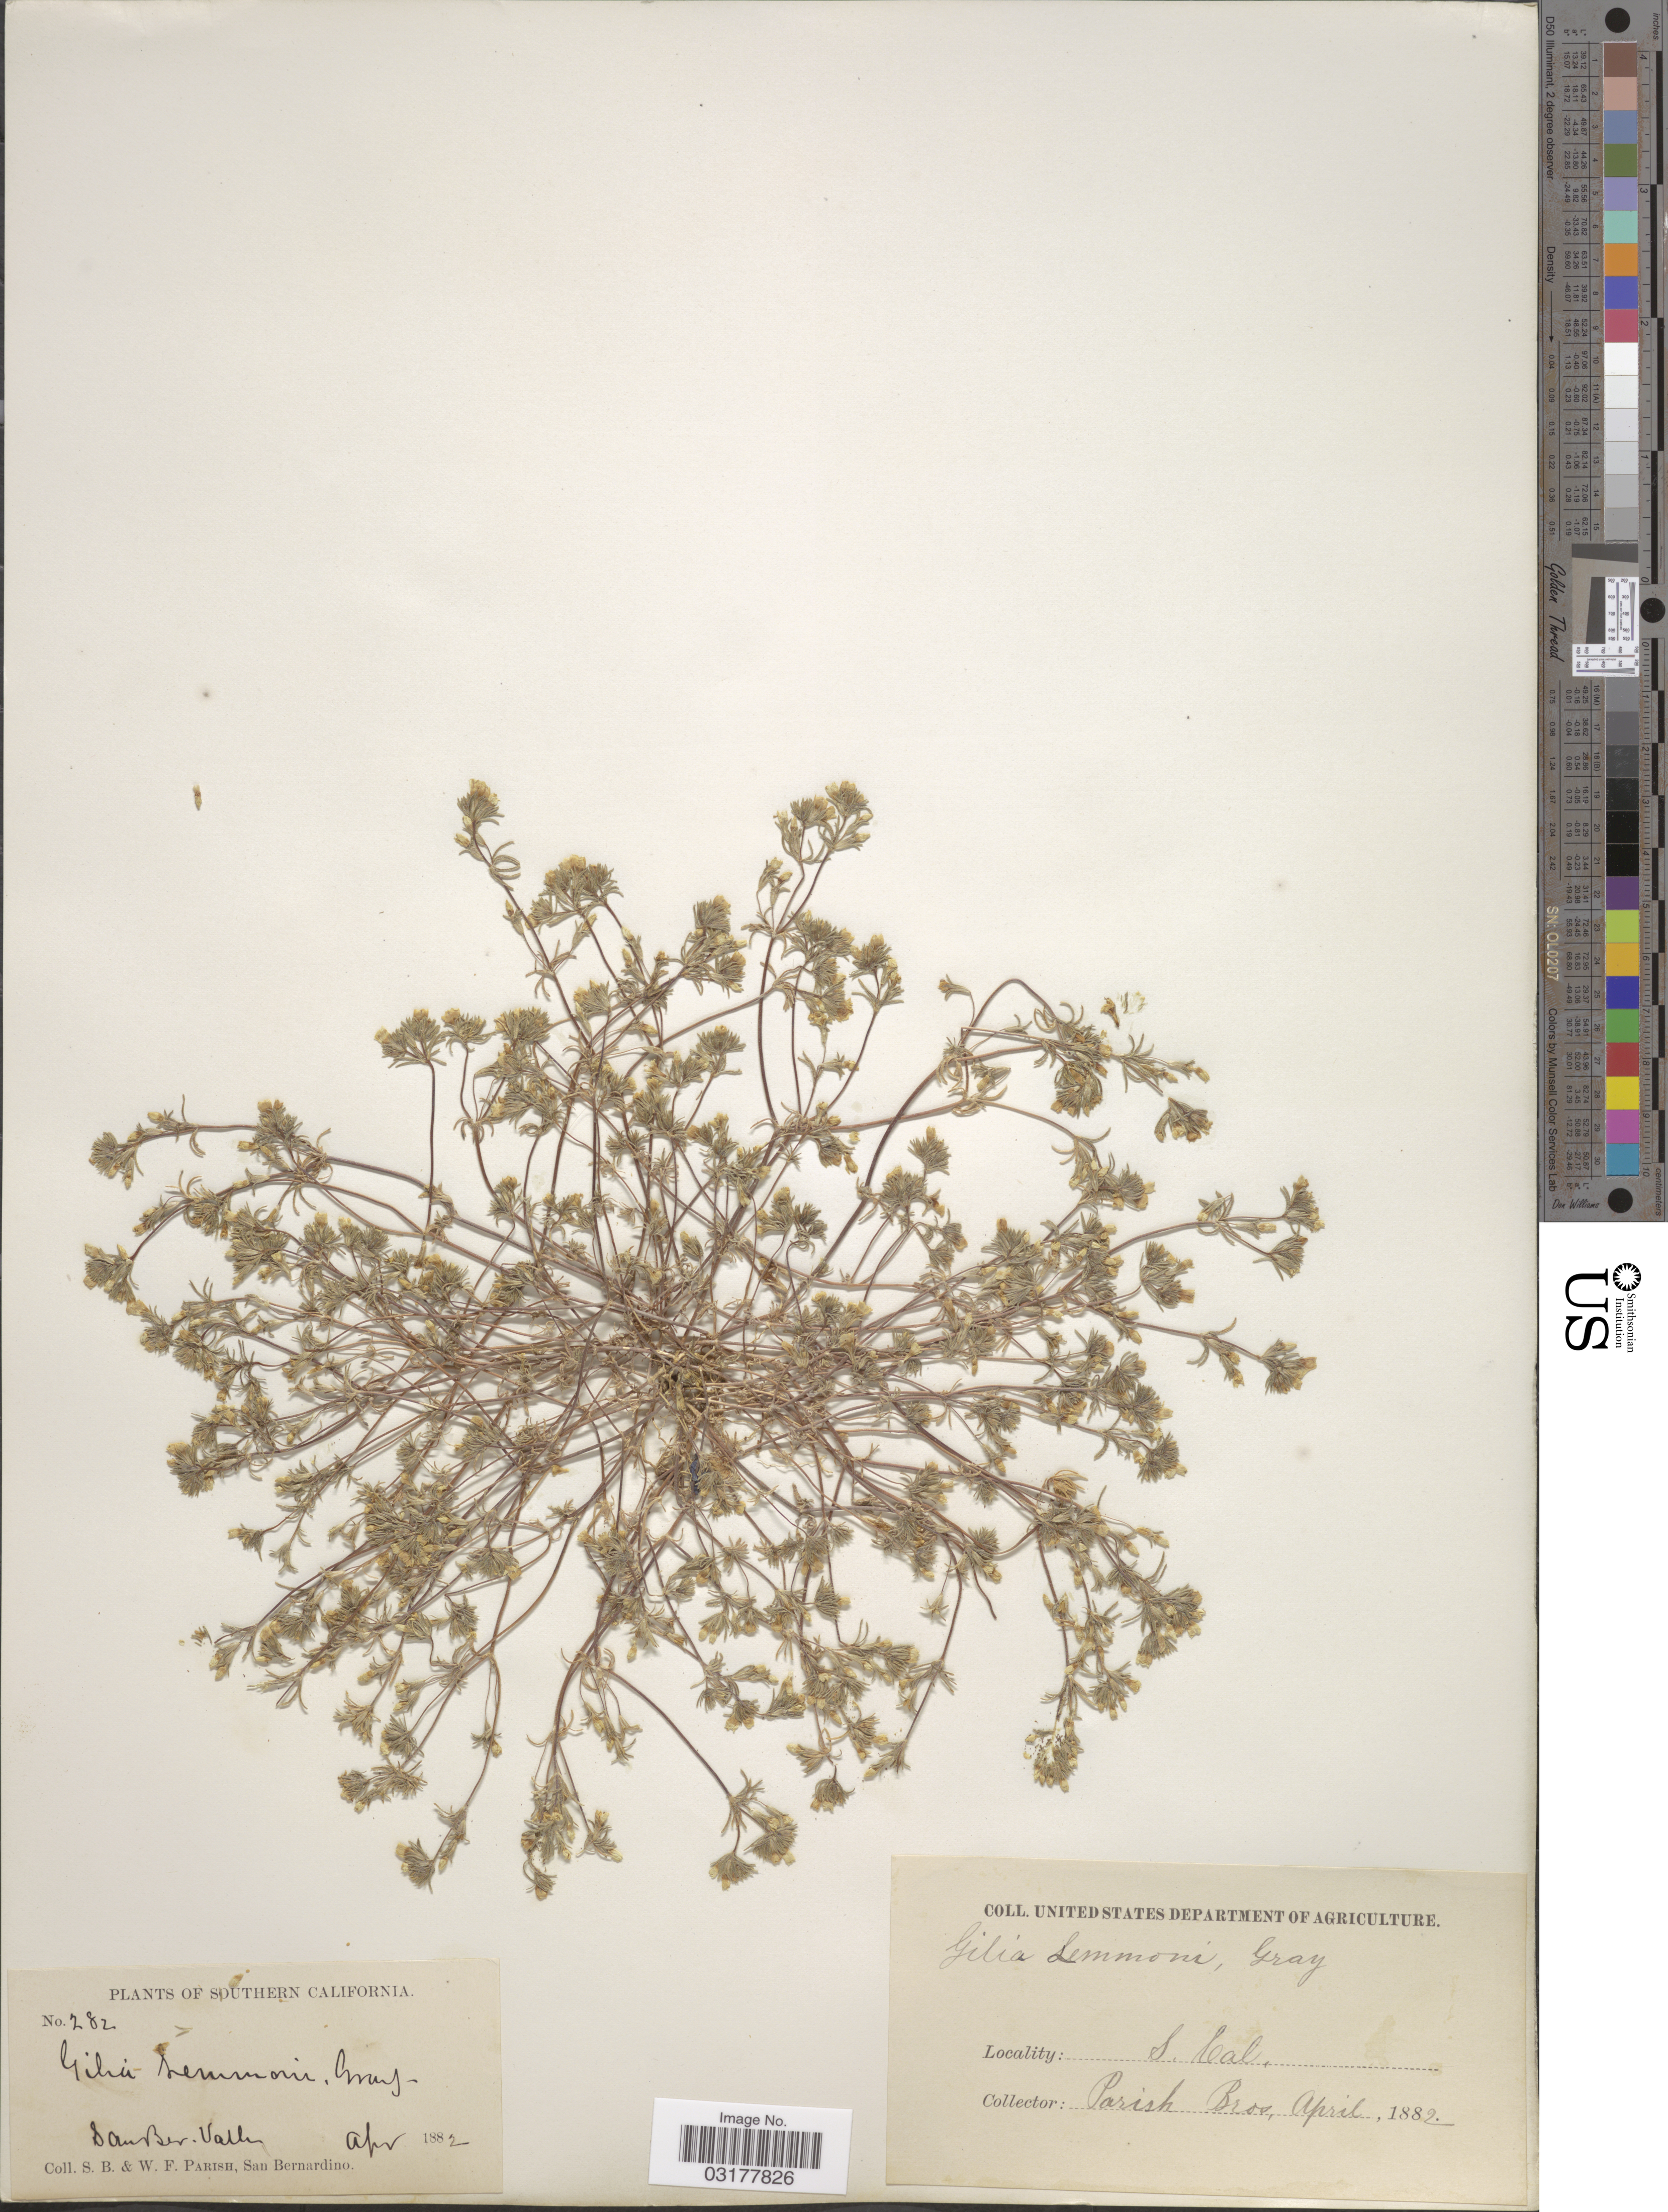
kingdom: Plantae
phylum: Tracheophyta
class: Magnoliopsida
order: Ericales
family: Polemoniaceae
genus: Leptosiphon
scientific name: Leptosiphon lemmonii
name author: (A. Gray) J.M. Porter & L.A. Johnson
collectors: S. B. Parish & W. F. Parish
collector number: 282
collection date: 1882-04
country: United States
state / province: California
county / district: San Bernardino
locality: Southern California. San Ber. Valley.